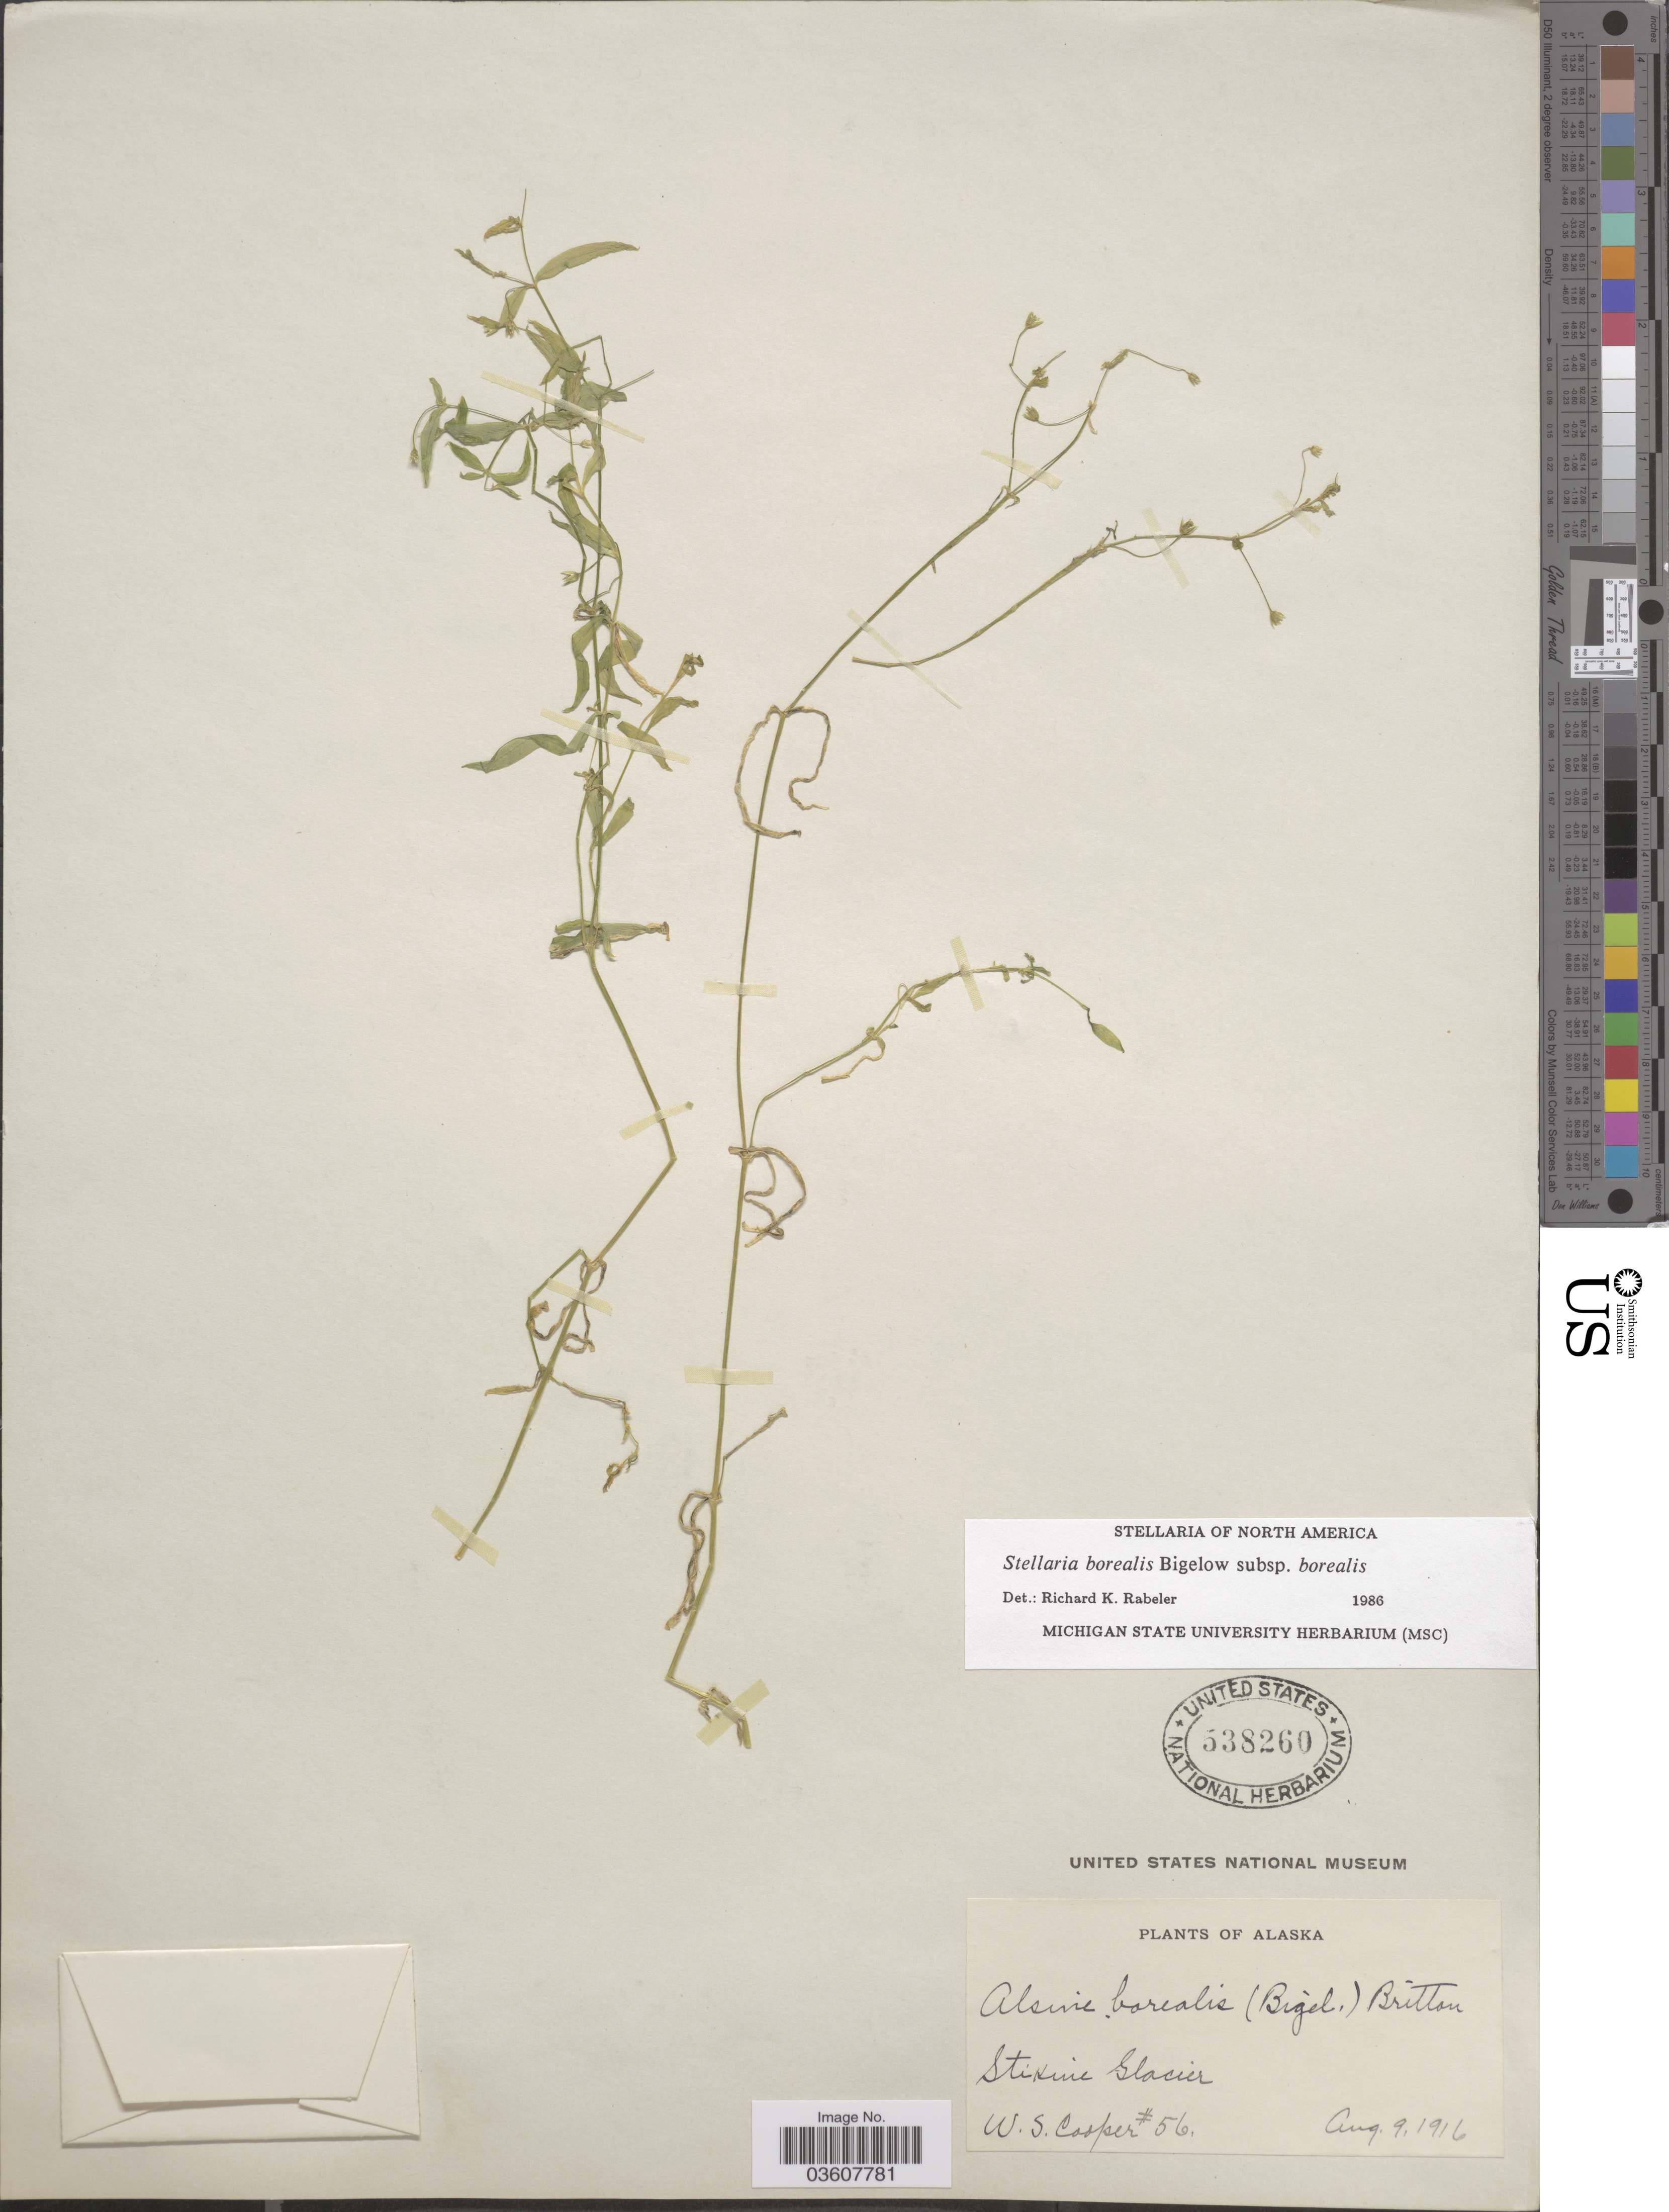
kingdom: Plantae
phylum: Tracheophyta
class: Magnoliopsida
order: Caryophyllales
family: Caryophyllaceae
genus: Stellaria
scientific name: Stellaria borealis subsp. borealis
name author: Bigelow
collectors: W. Cooper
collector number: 56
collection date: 1916-08-09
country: United States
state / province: Alaska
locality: Stikine Glacier.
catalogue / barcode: US 538260